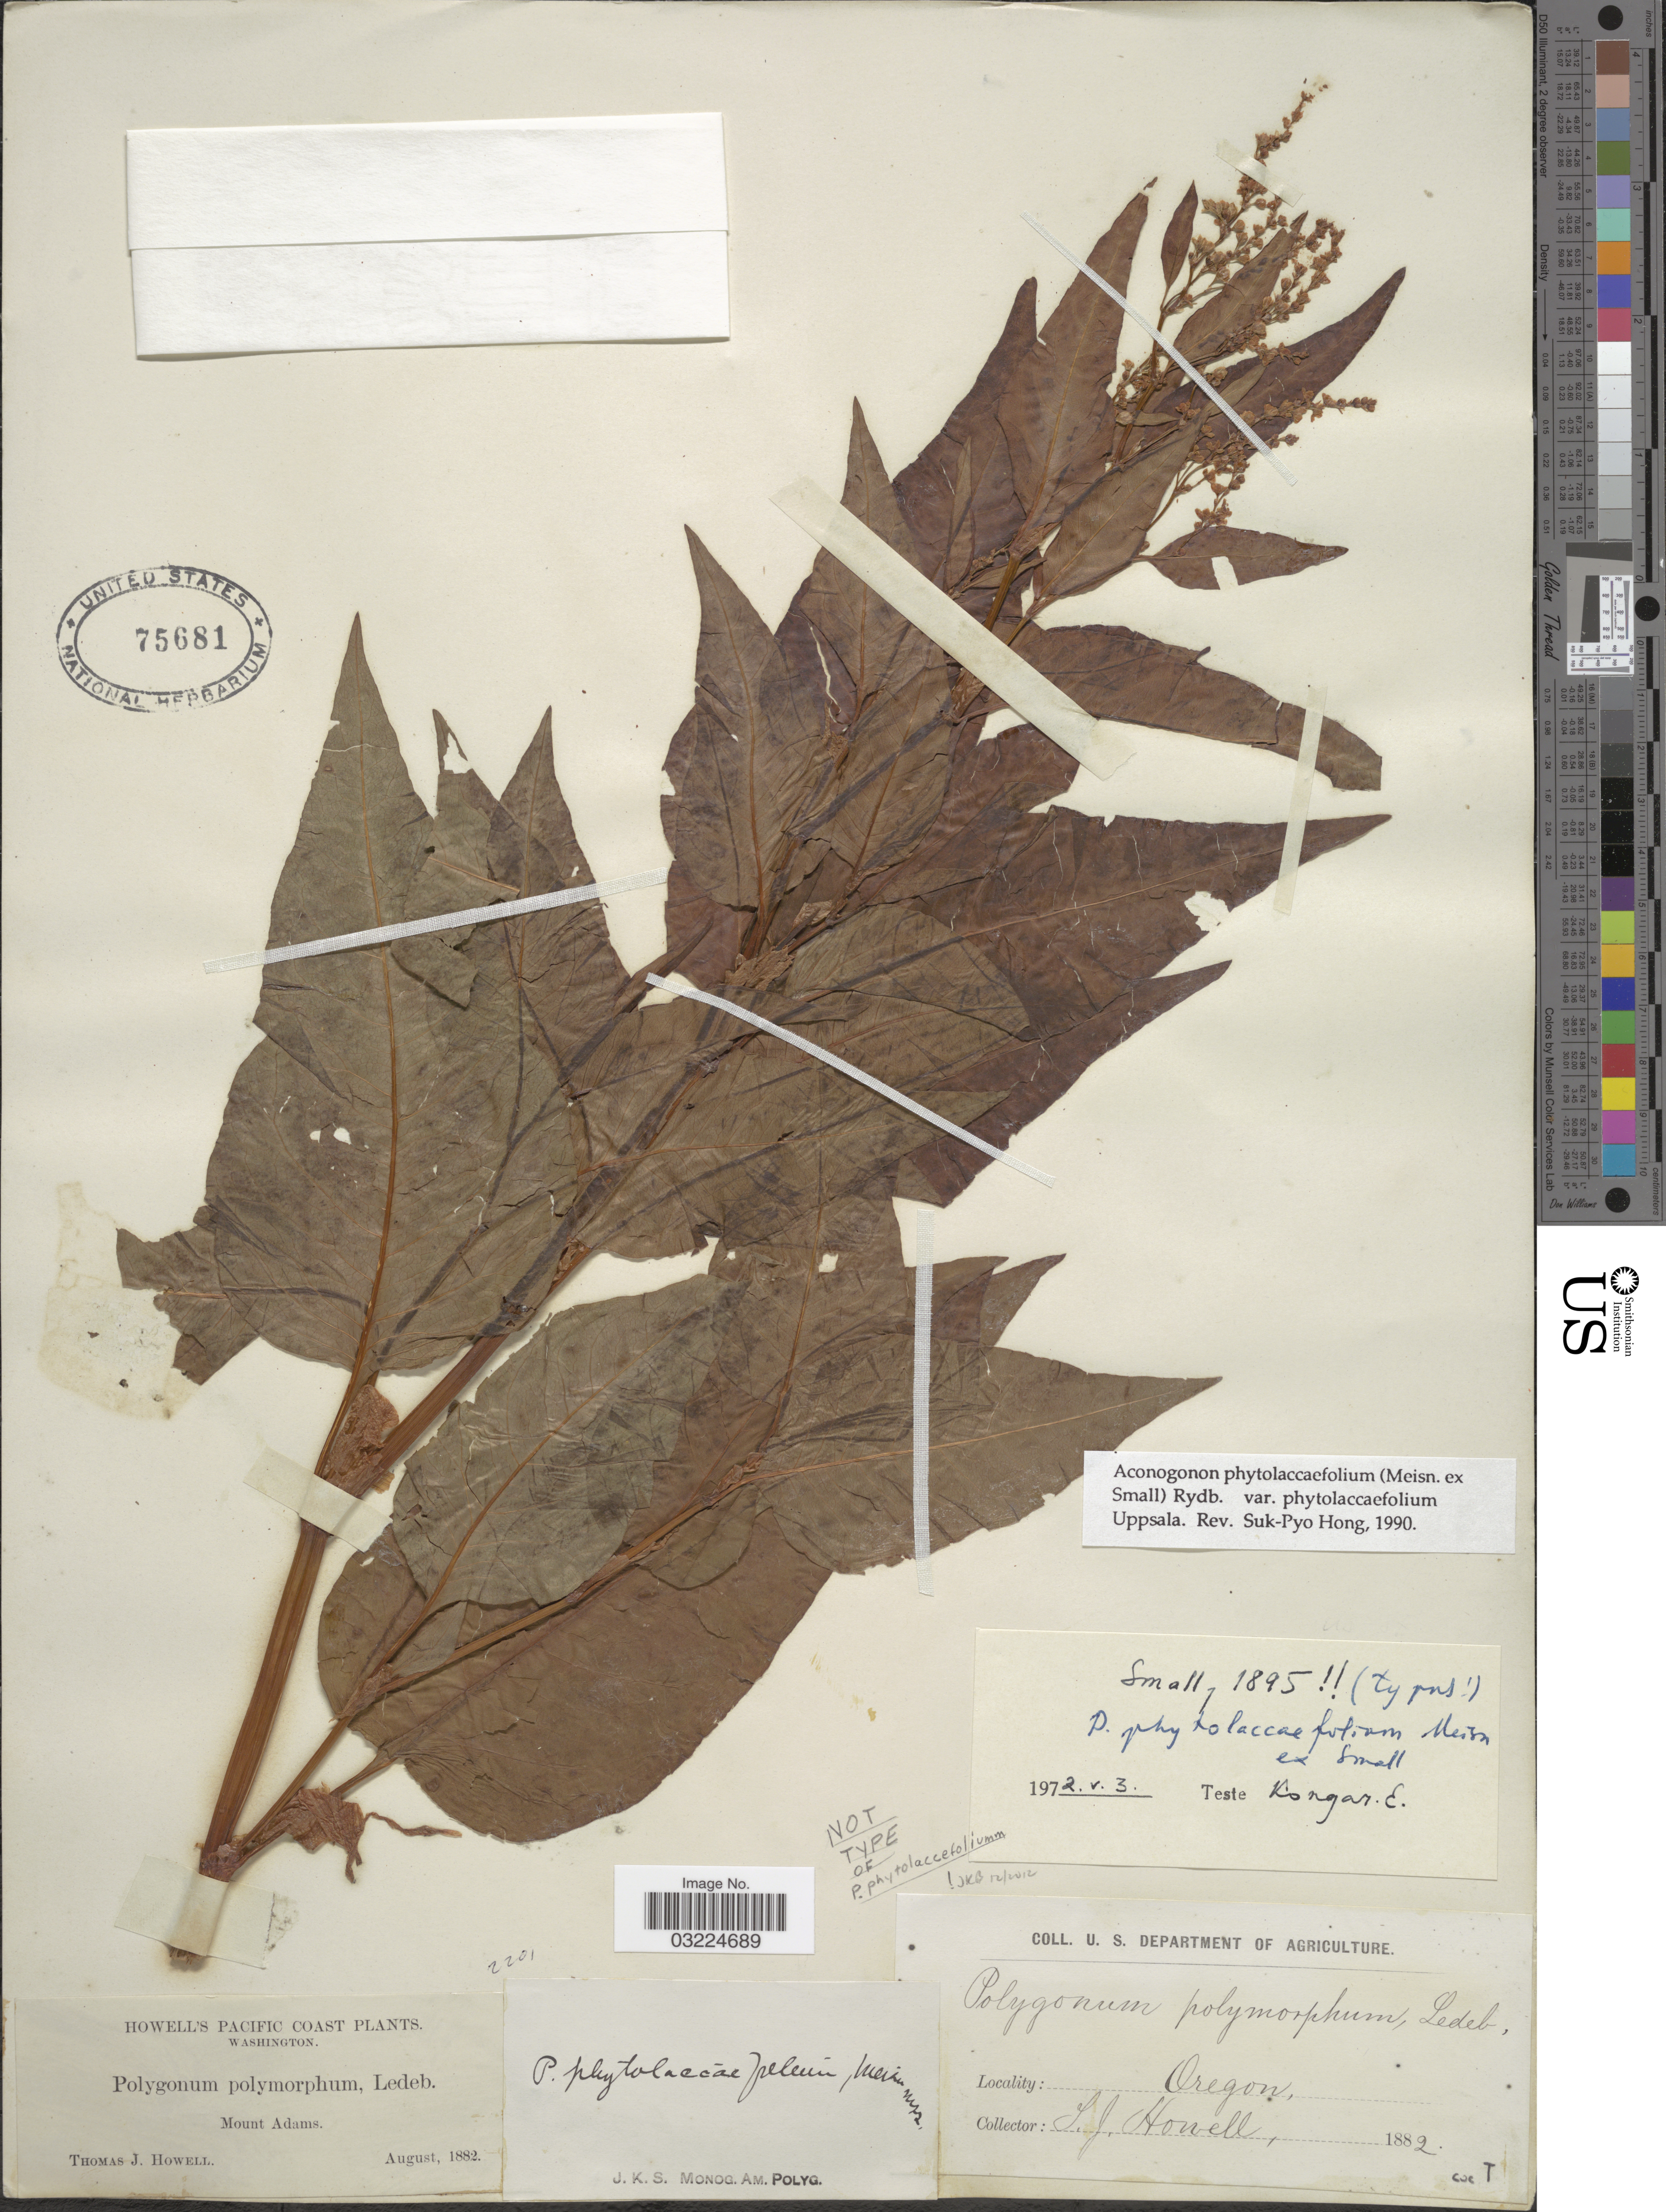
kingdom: Plantae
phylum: Tracheophyta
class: Magnoliopsida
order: Caryophyllales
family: Polygonaceae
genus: Koenigia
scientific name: Koenigia phytolaccifolia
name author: (Meisn. ex Small) T.M. Schust. & Reveal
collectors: T. J. Howell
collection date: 1882-08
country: United States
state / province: Washington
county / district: Yakima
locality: Mount Adams.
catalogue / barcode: US 75681